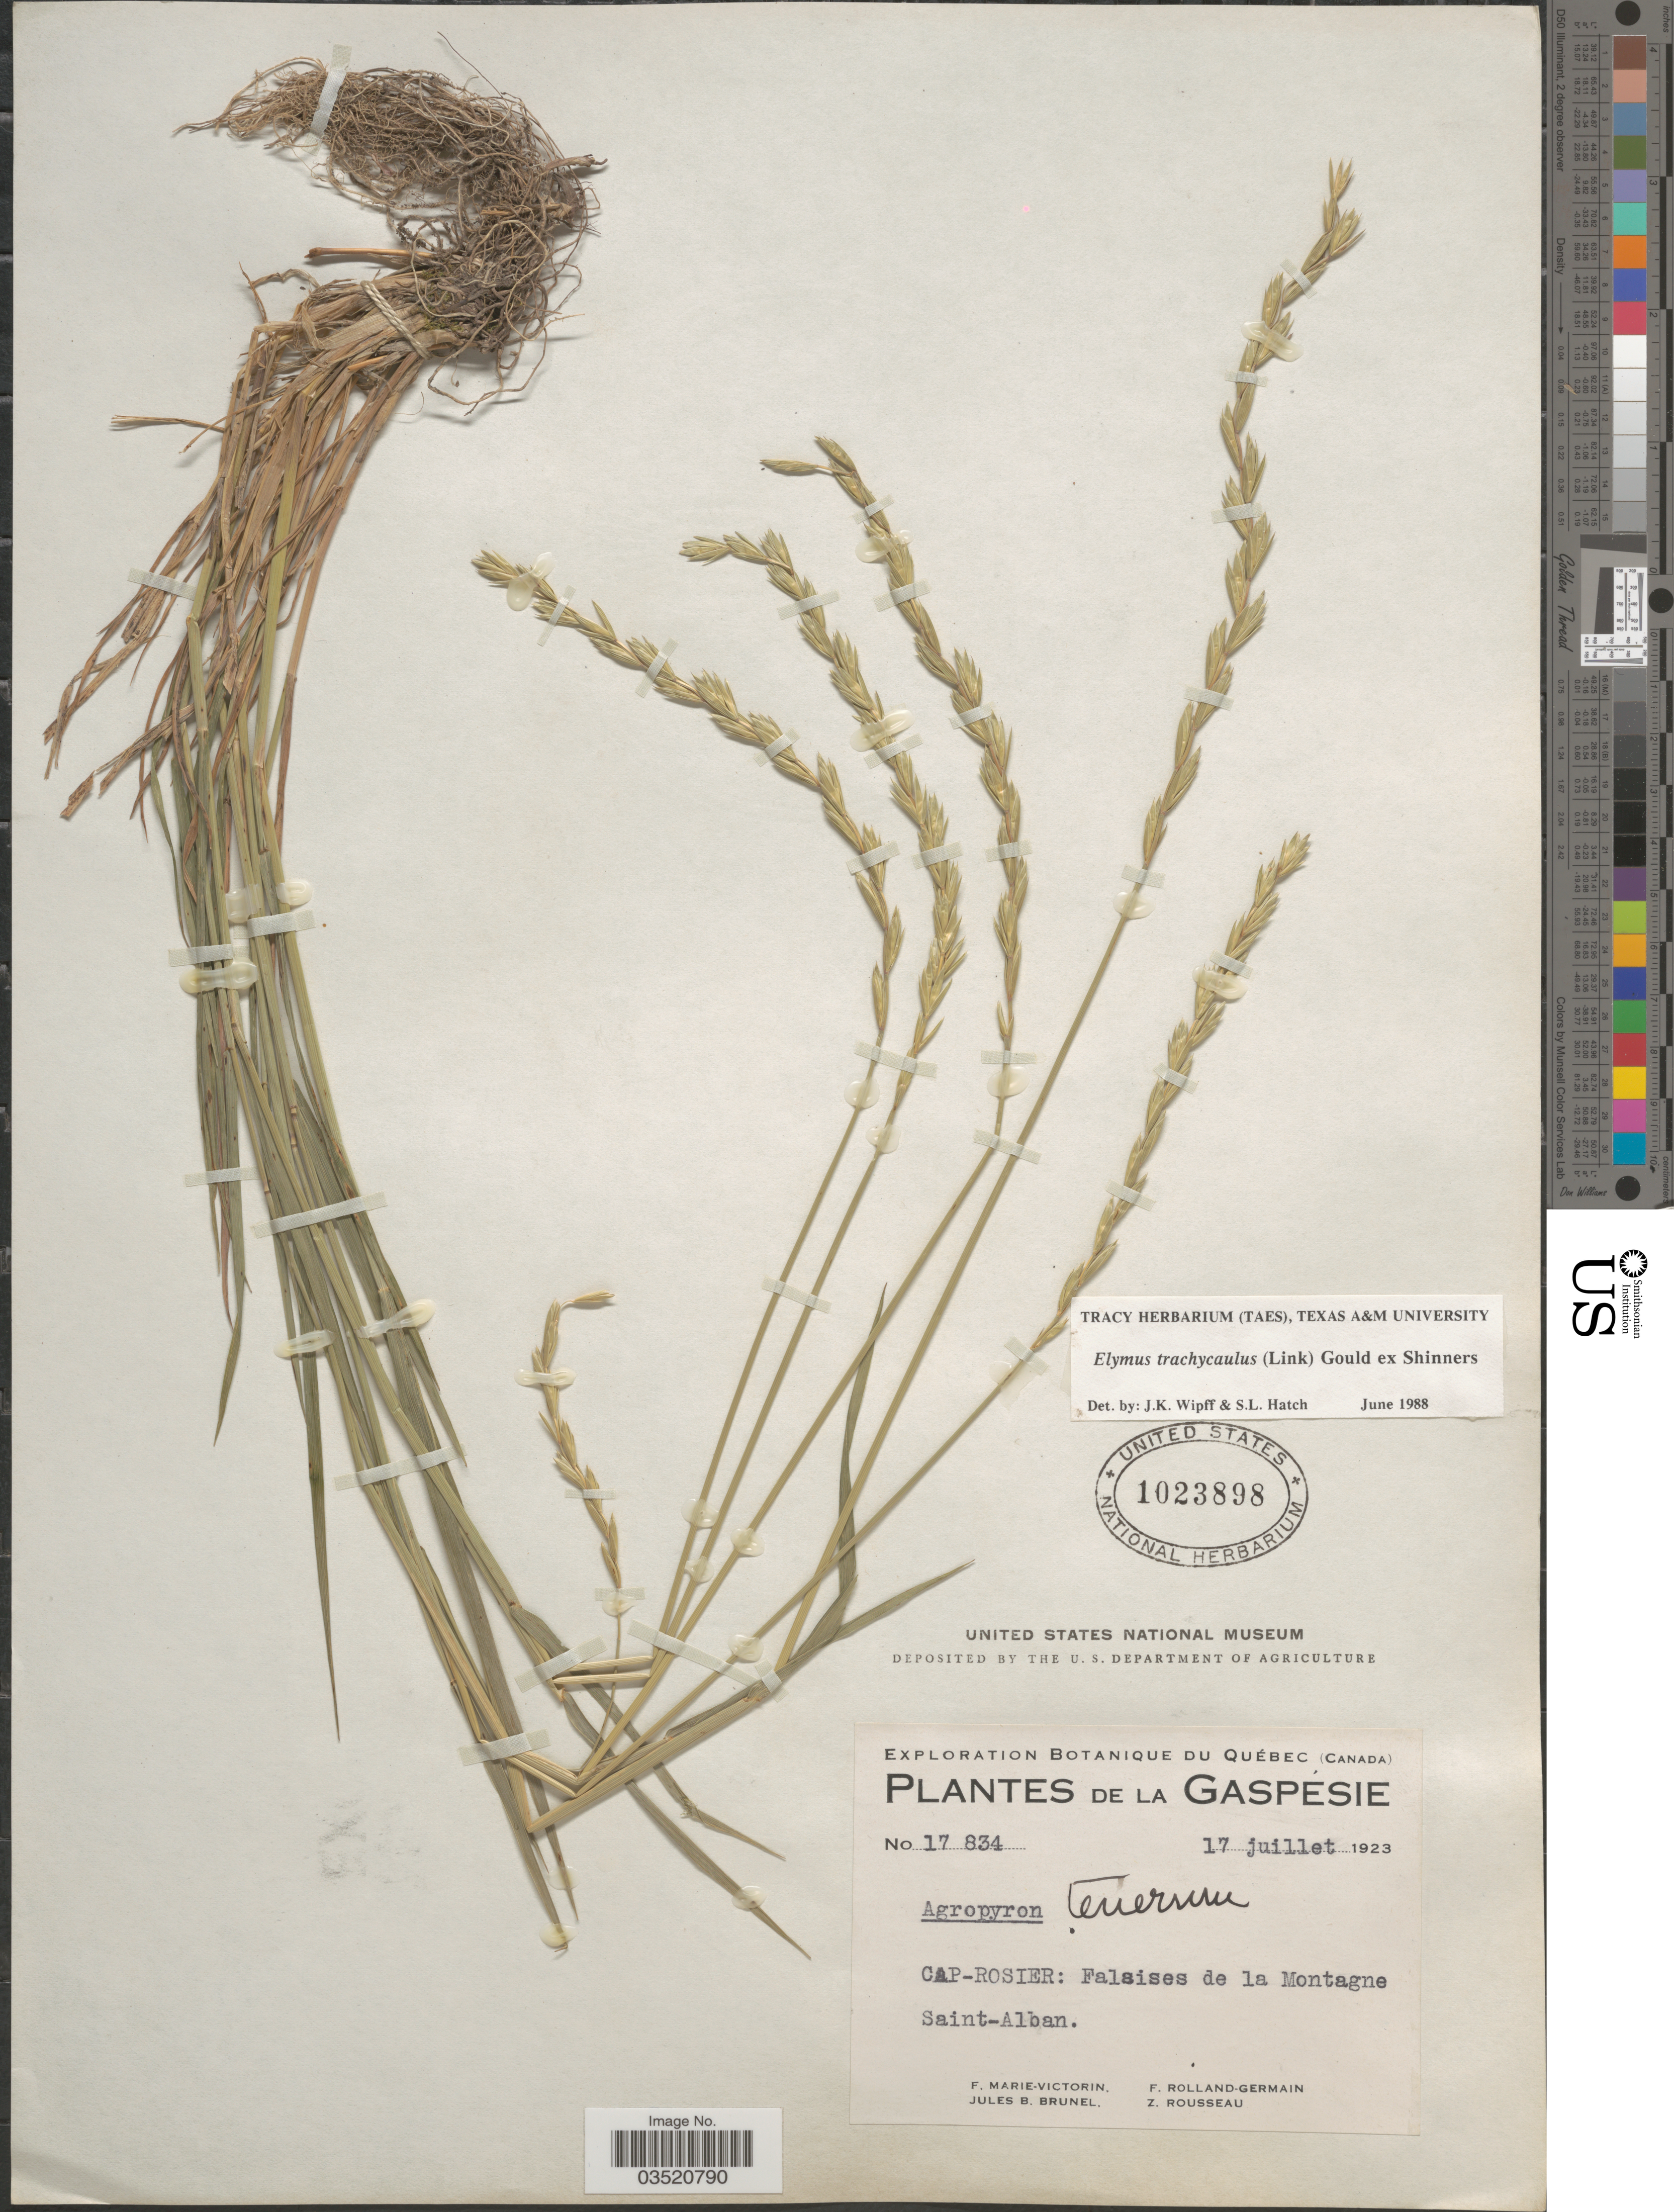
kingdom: Plantae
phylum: Tracheophyta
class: Liliopsida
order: Poales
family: Poaceae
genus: Elymus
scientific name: Elymus trachycaulus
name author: (Link) Gould ex Shinners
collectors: F. Marie-Victorin, J. Brunel, Rolland-Germain & Z. Rousseau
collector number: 17834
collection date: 1923-07-17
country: Canada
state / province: Quebec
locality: Exploration Botanique du Québec. La Gaspésie. Cap-Rosier: Falaises de la Montagne Saint-Alban.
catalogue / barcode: US 1023898